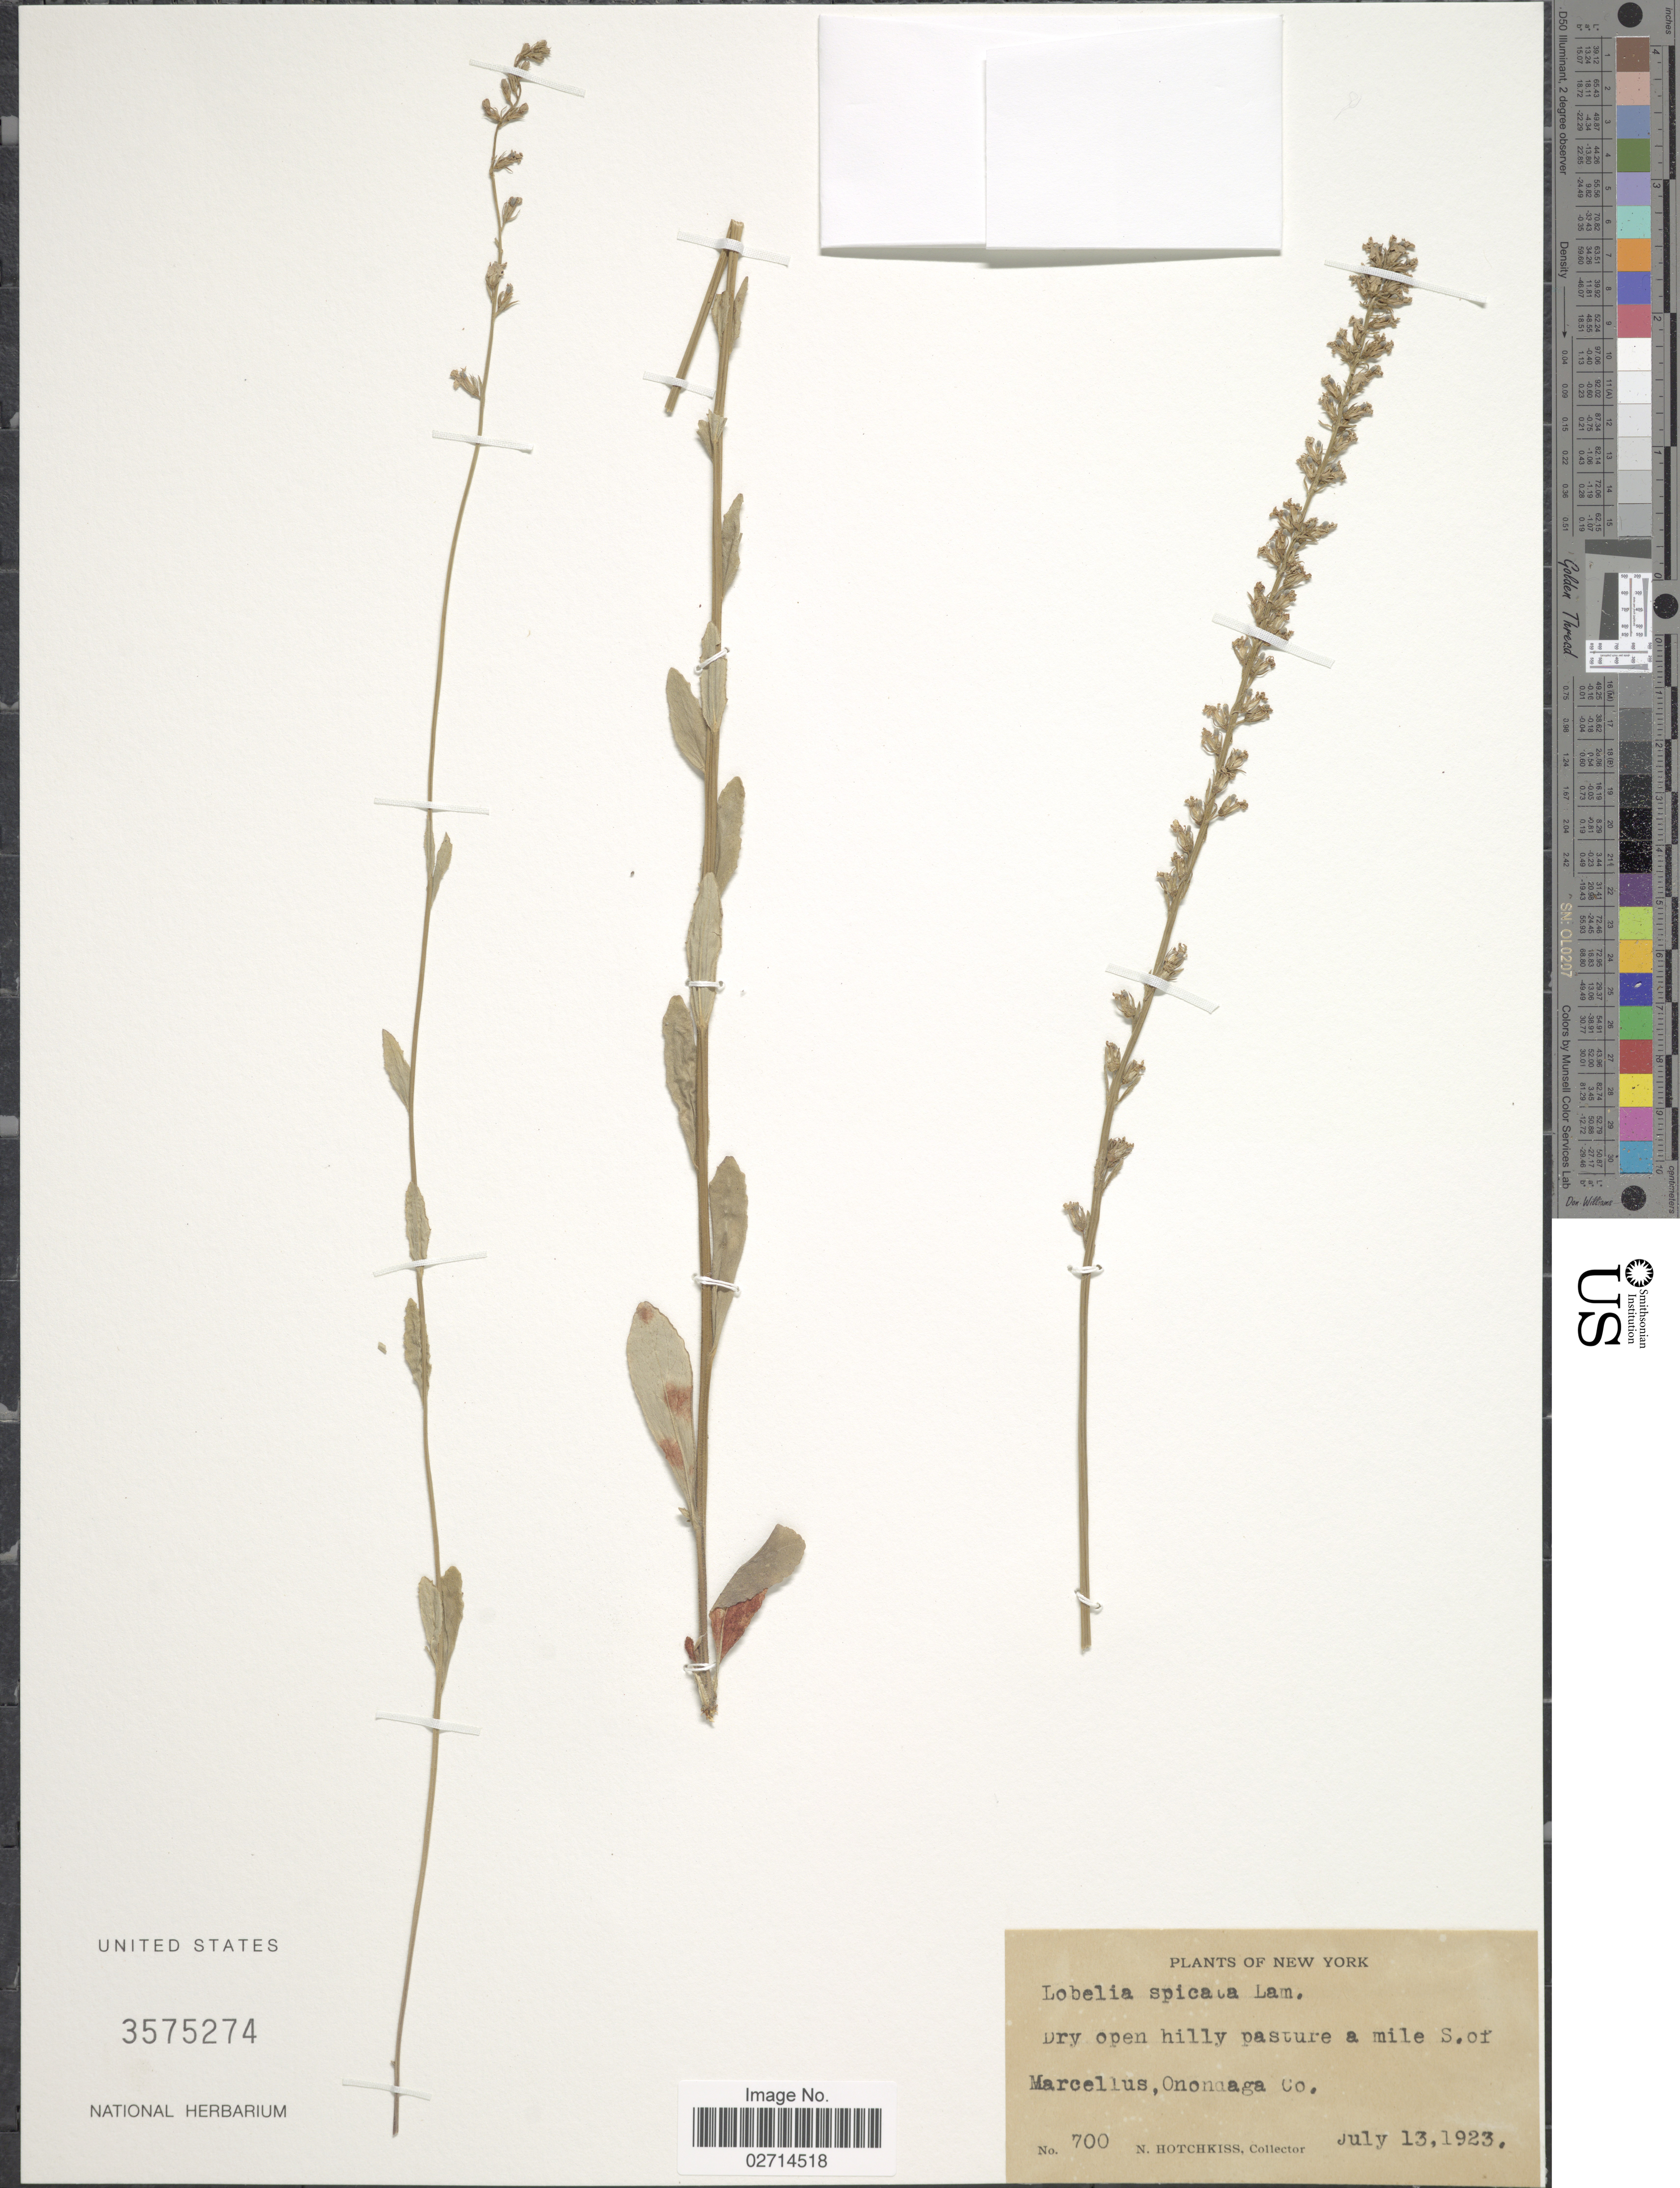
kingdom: Plantae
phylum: Tracheophyta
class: Magnoliopsida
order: Asterales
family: Campanulaceae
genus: Lobelia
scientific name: Lobelia spicata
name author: Lam.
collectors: N. Hotchkiss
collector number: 700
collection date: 1923-07-13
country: United States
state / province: New York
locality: Dry open hilly pasture a mile S of Marcellus, Onondaga Co.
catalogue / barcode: US 3575274